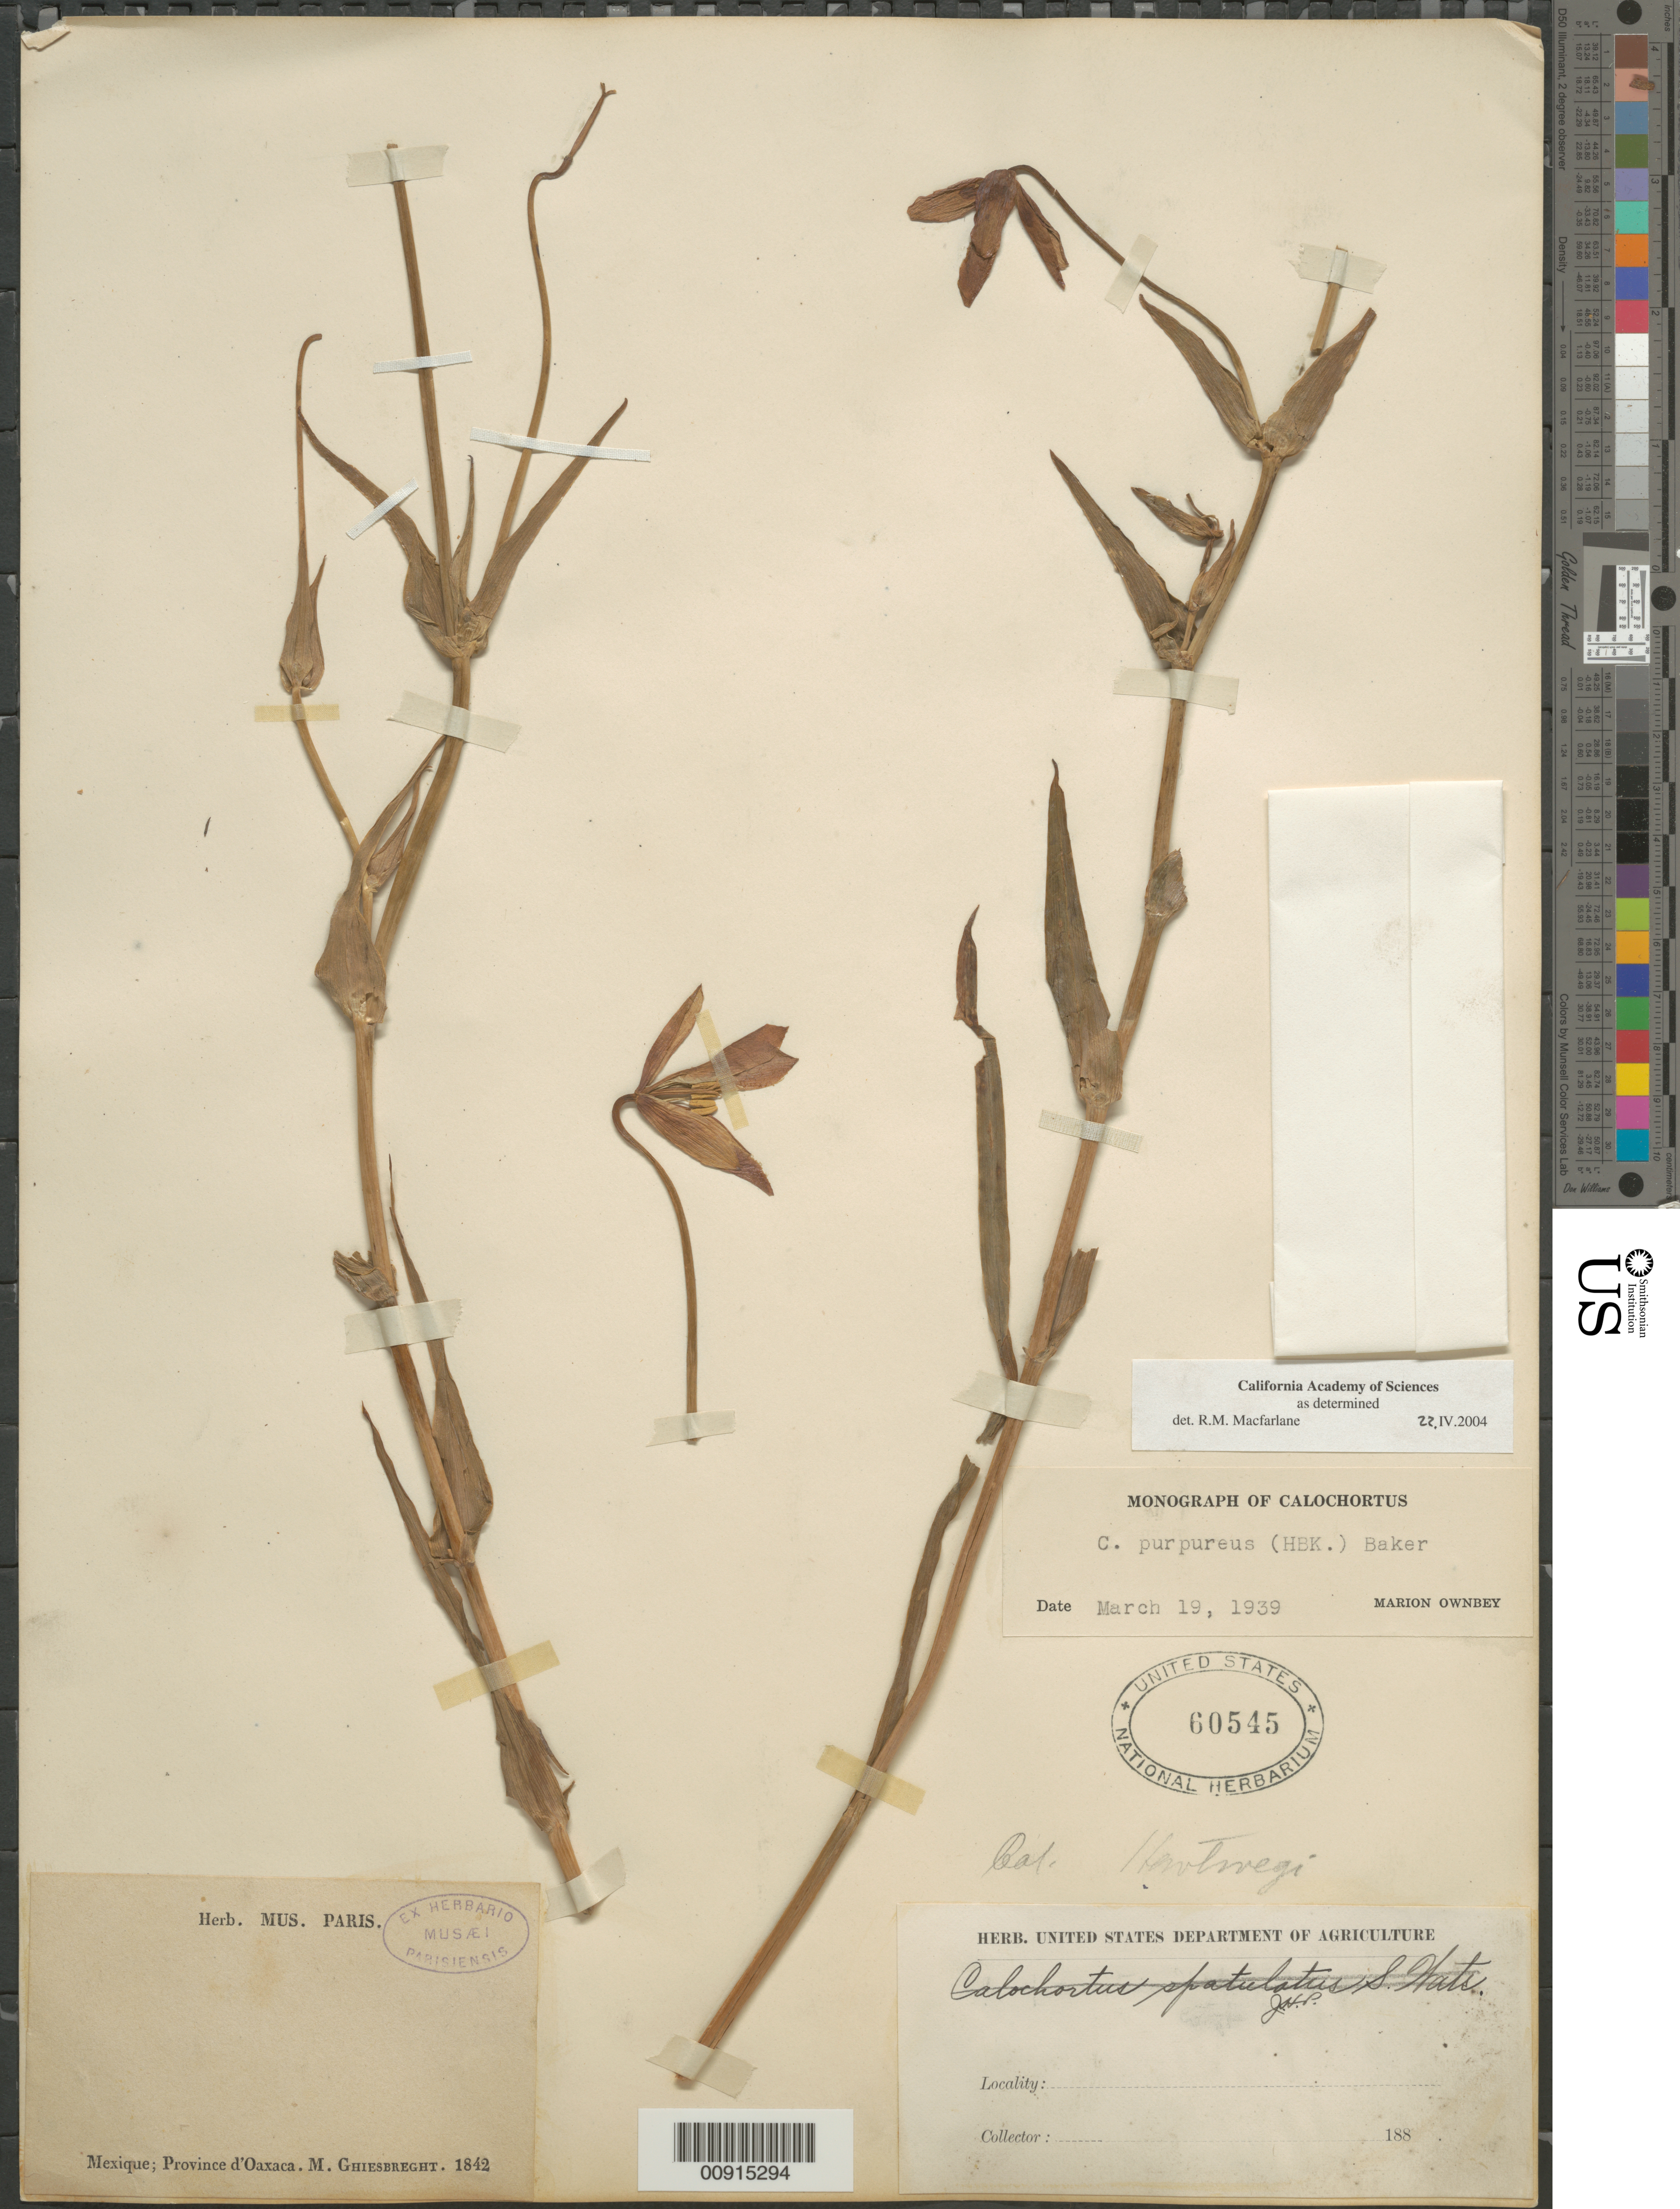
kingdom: Plantae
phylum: Tracheophyta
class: Liliopsida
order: Liliales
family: Liliaceae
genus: Calochortus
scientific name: Calochortus purpureus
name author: (Kunth) Baker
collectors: A. B. Ghiesbreght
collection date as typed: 1842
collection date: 1842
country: Mexico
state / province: Oaxaca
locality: Province d' Oaxaca.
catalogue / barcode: US 60545